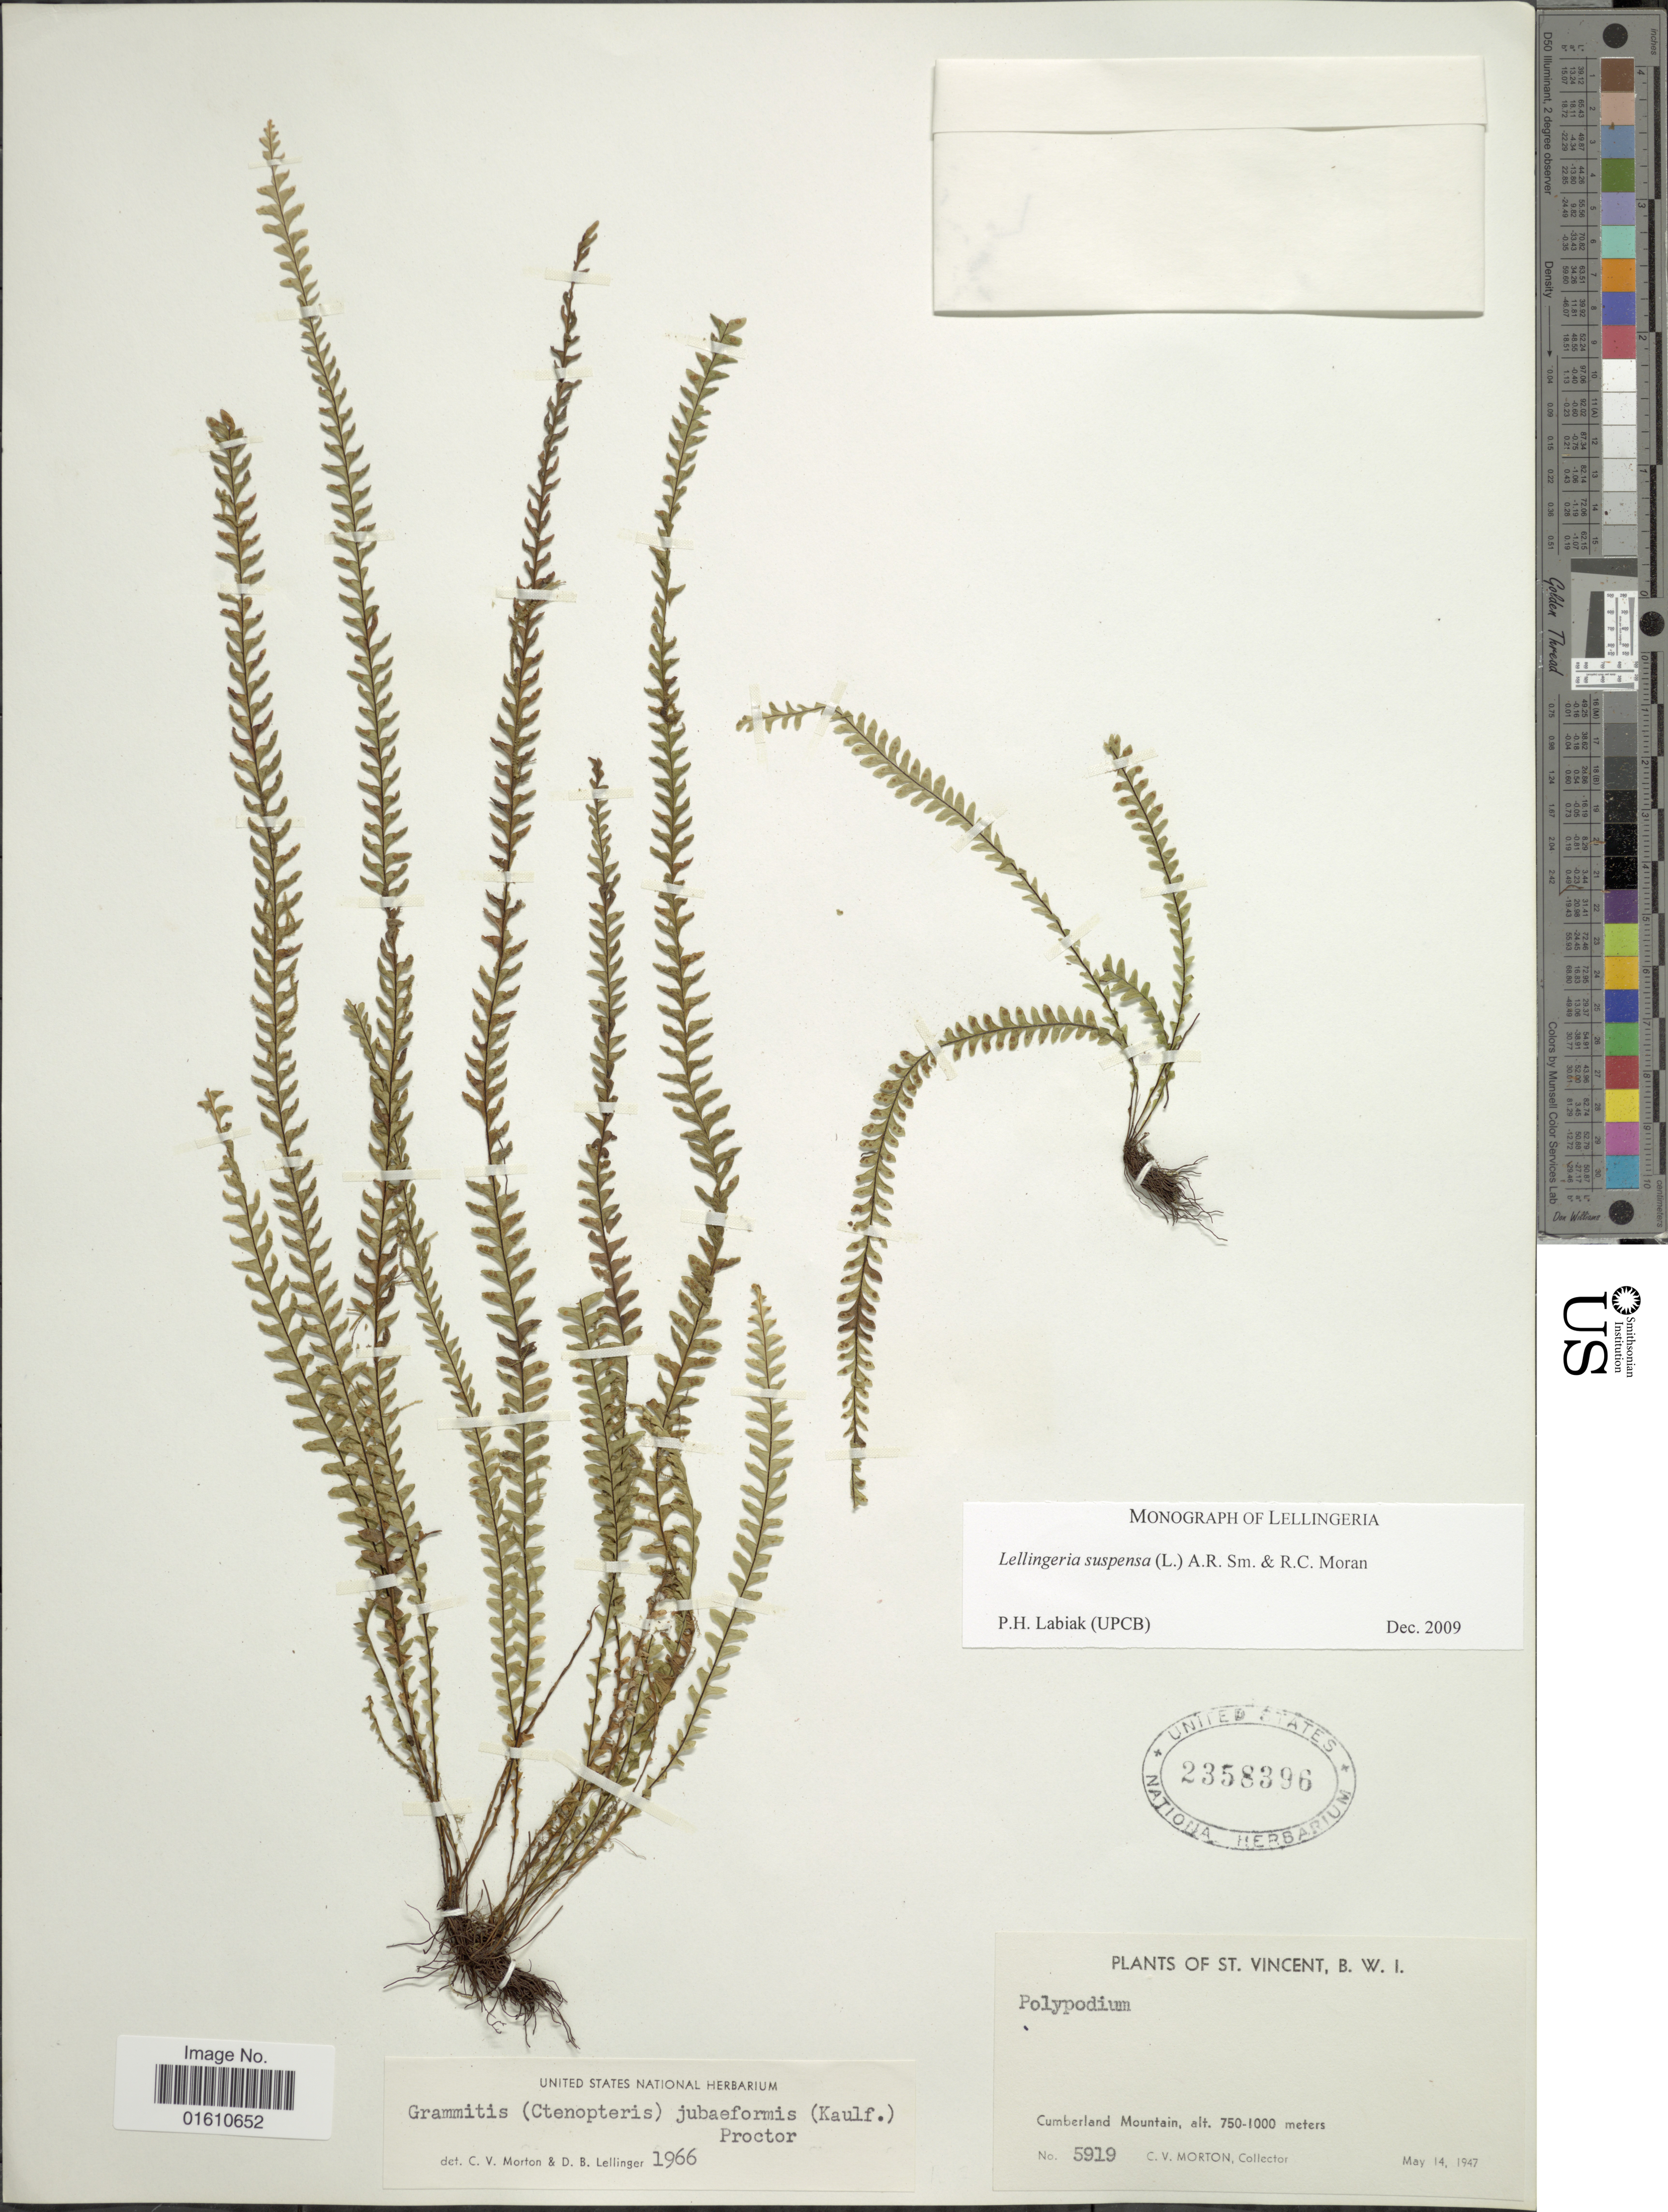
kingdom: Plantae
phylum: Tracheophyta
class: Polypodiopsida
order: Polypodiales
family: Polypodiaceae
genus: Lellingeria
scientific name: Lellingeria suspensa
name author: (L.) A.R. Sm. & R.C. Moran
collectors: C. V. Morton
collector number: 5919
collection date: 1947-05-14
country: St. Vincent - Grenadines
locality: St. Vincent, B. W. I., Cumberland Mountain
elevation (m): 750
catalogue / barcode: US 2358396